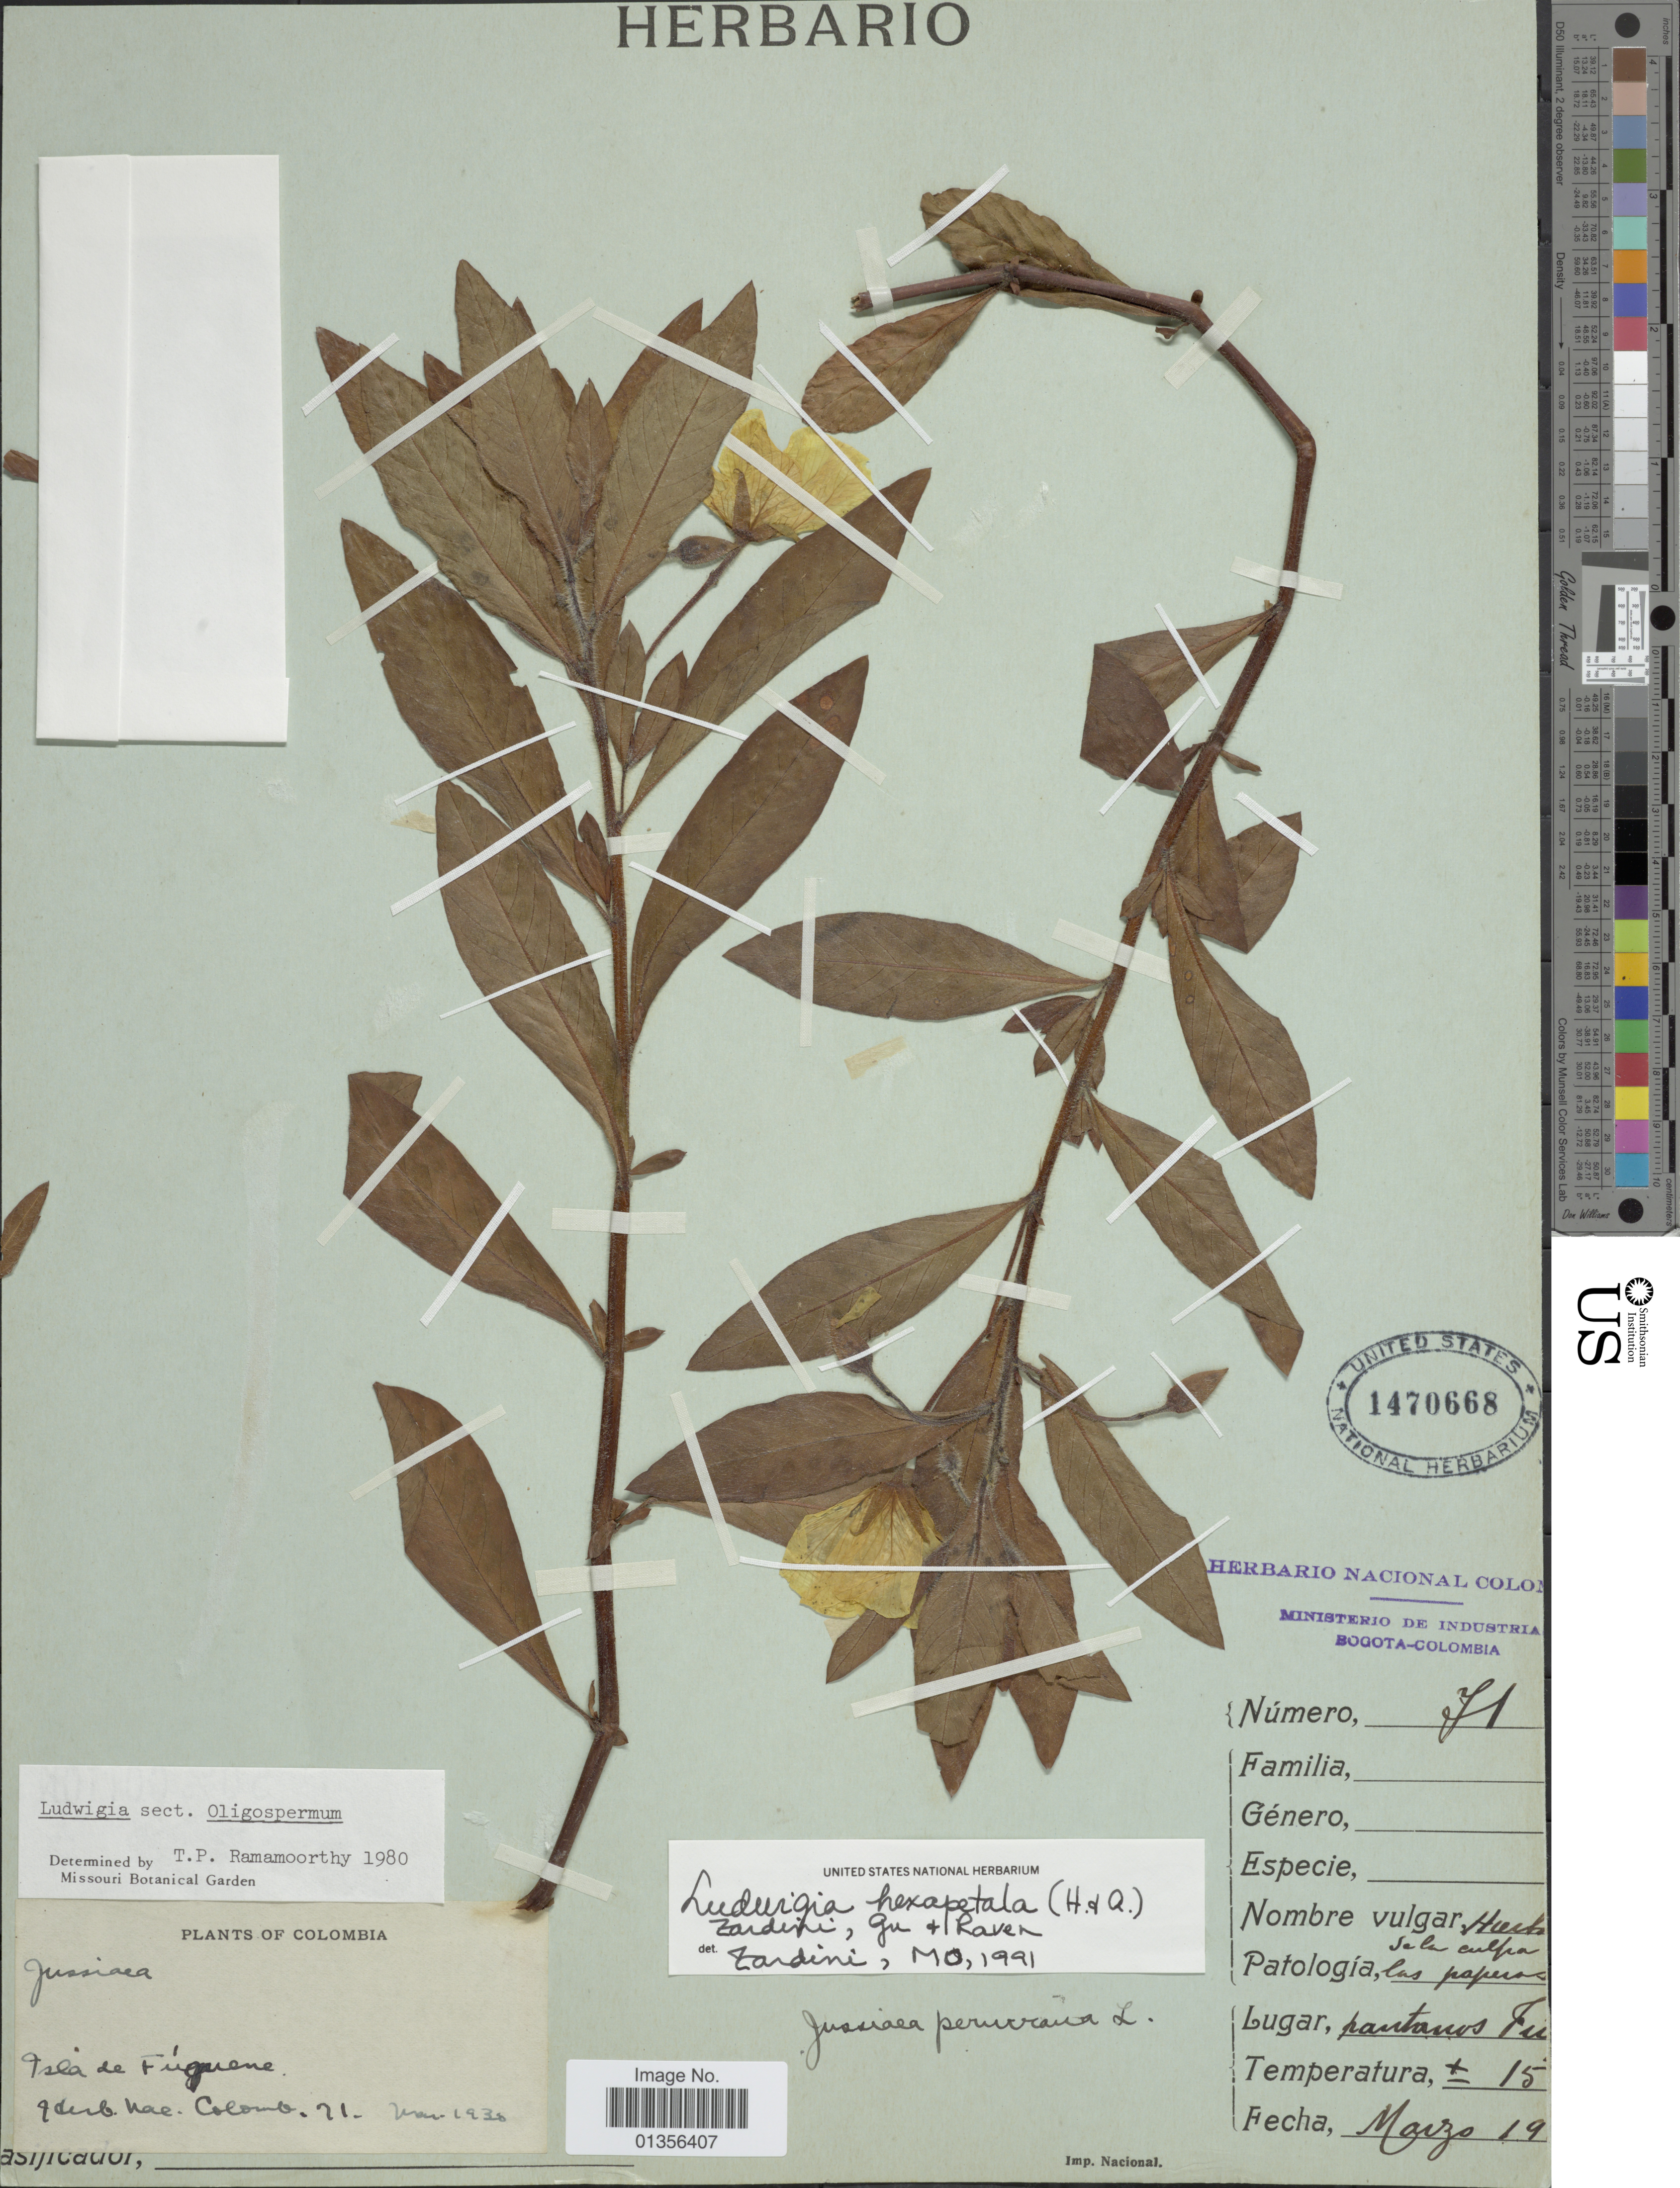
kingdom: Plantae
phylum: Tracheophyta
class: Magnoliopsida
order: Myrtales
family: Onagraceae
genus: Ludwigia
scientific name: Ludwigia hexapetala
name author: (Hook. & Arn.) Zardini et al.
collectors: ex herb. Nac. Colomb.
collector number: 71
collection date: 1930-03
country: Colombia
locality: Isla de Fuquene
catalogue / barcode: US 1470668